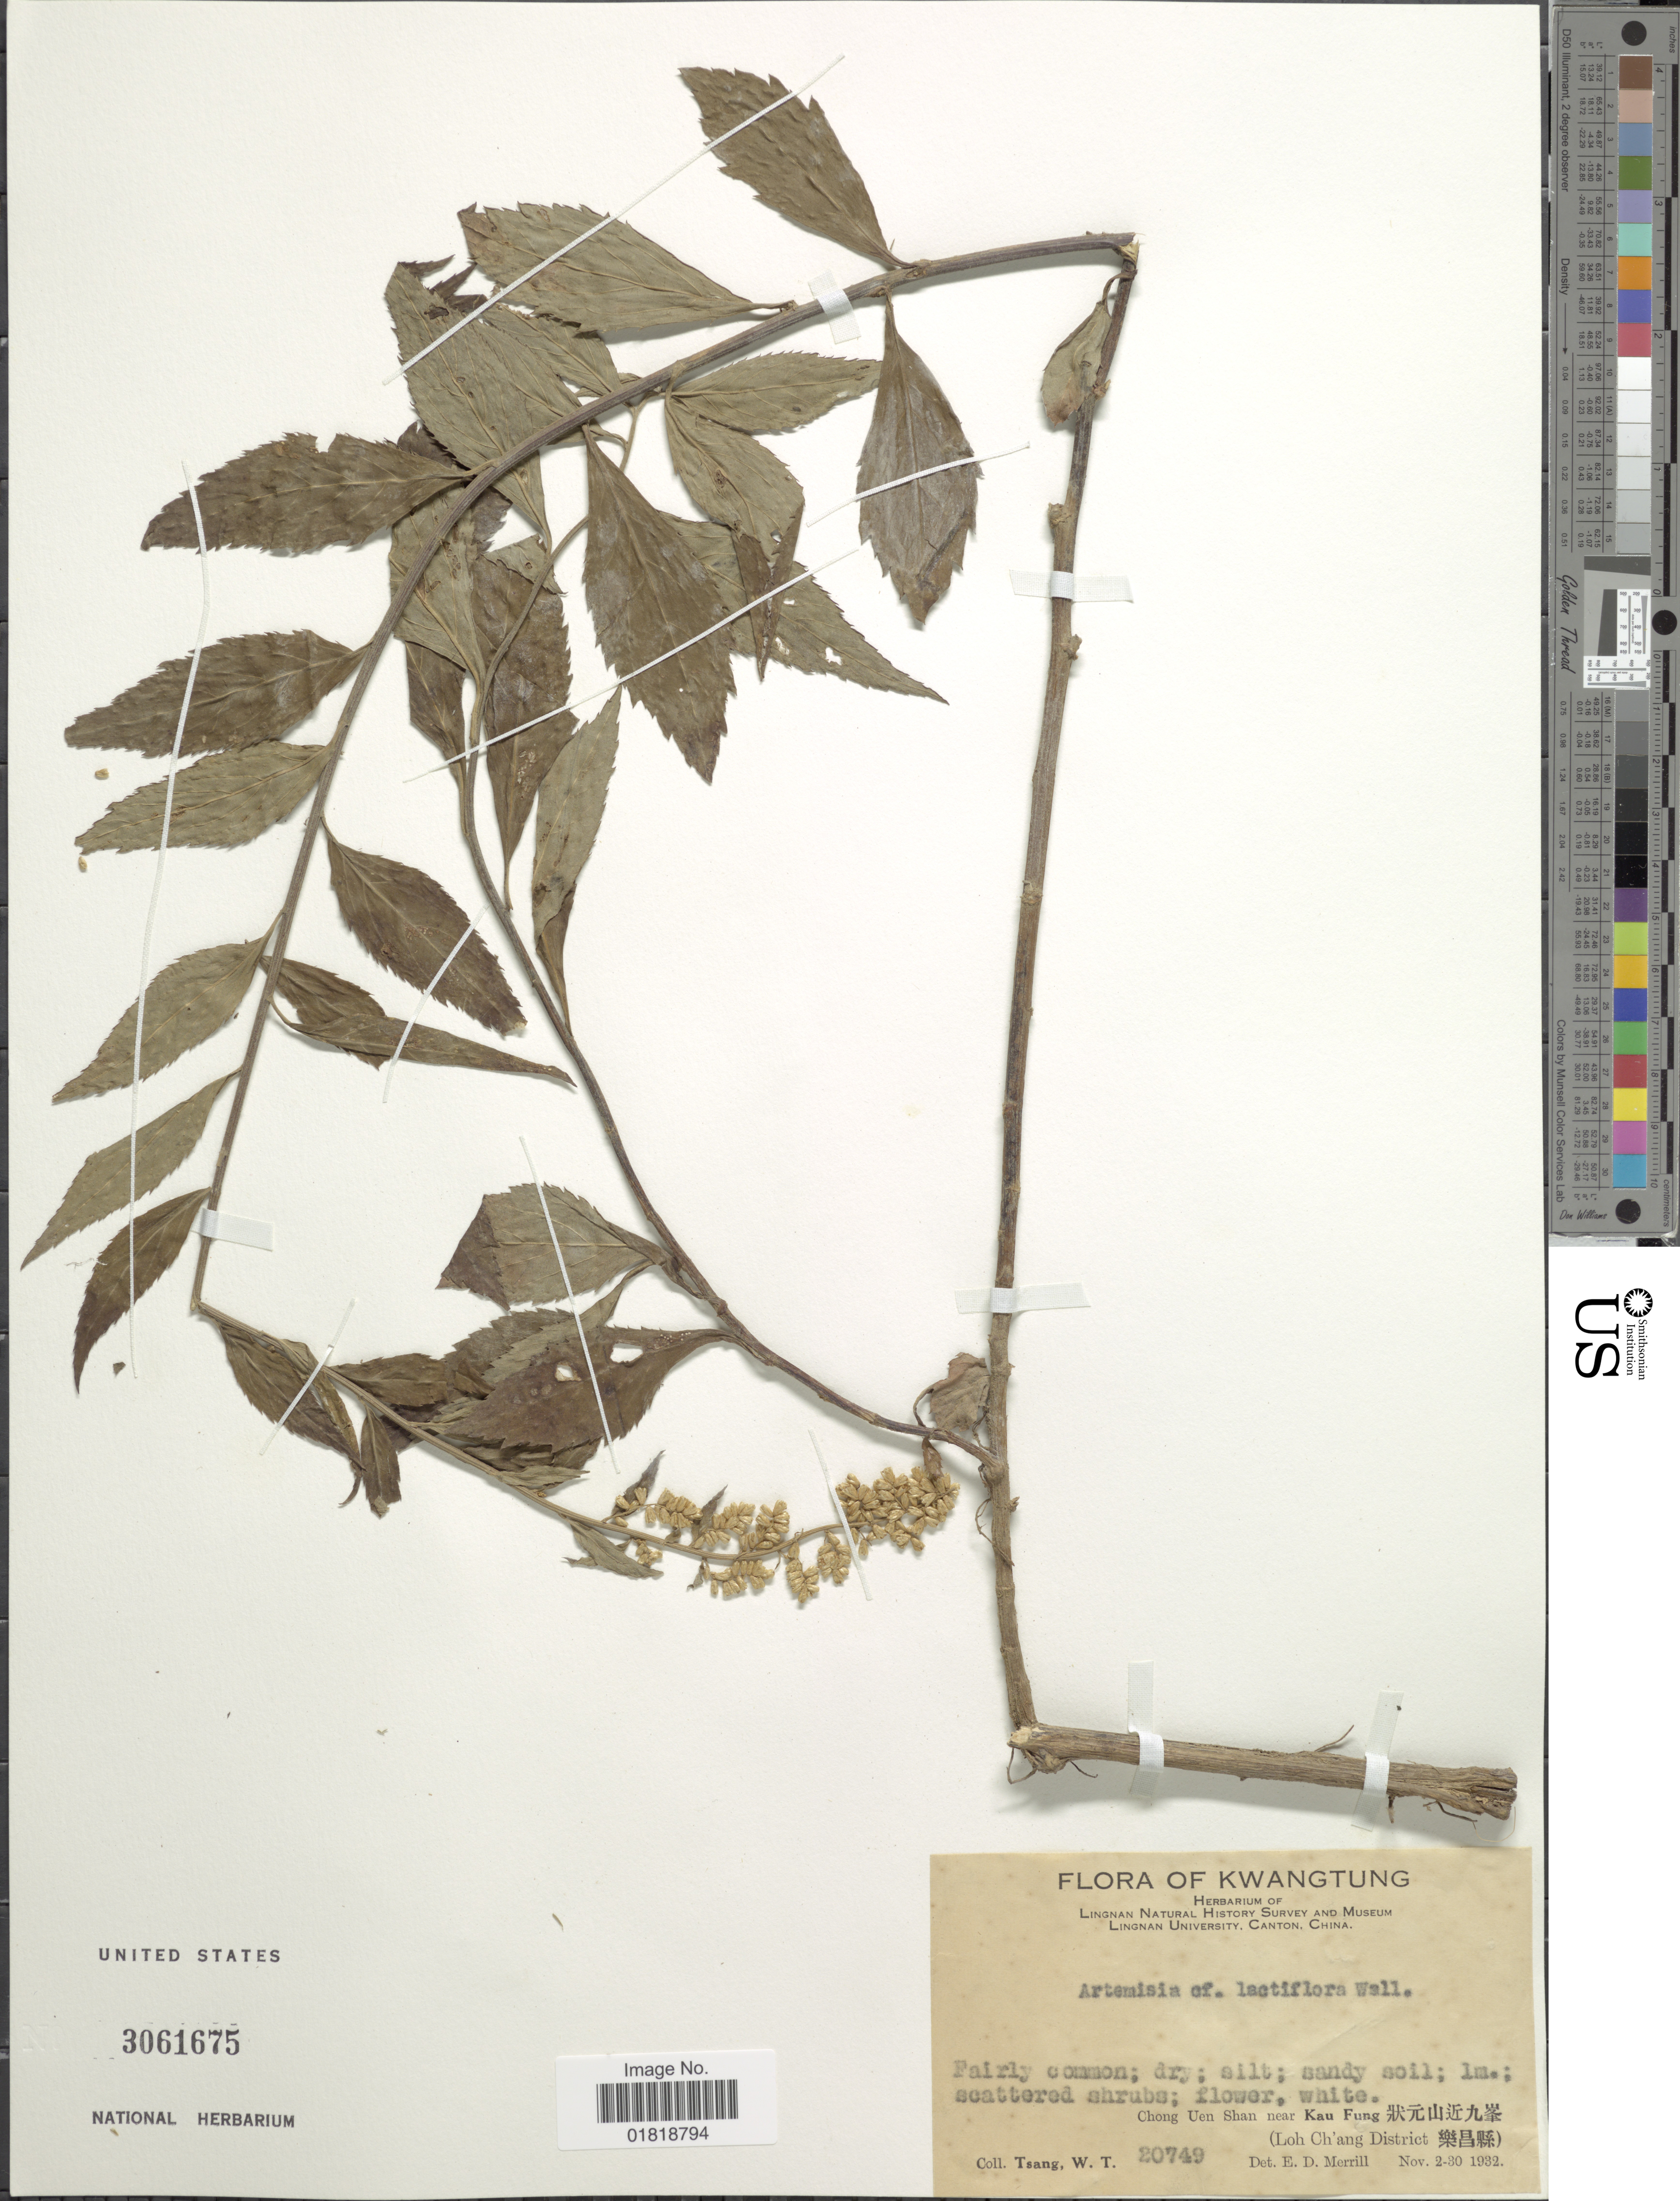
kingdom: Plantae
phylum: Tracheophyta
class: Magnoliopsida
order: Asterales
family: Asteraceae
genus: Artemisia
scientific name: Artemisia lactiflora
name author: Wall. ex DC.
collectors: W. T. Tsang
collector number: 20749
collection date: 1932-11-02/1932-11-30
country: China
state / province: Guangdong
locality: Kwangtung. Chong Uen Shan near Kau Fung (Loh Ch'ang District)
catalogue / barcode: US 3061675